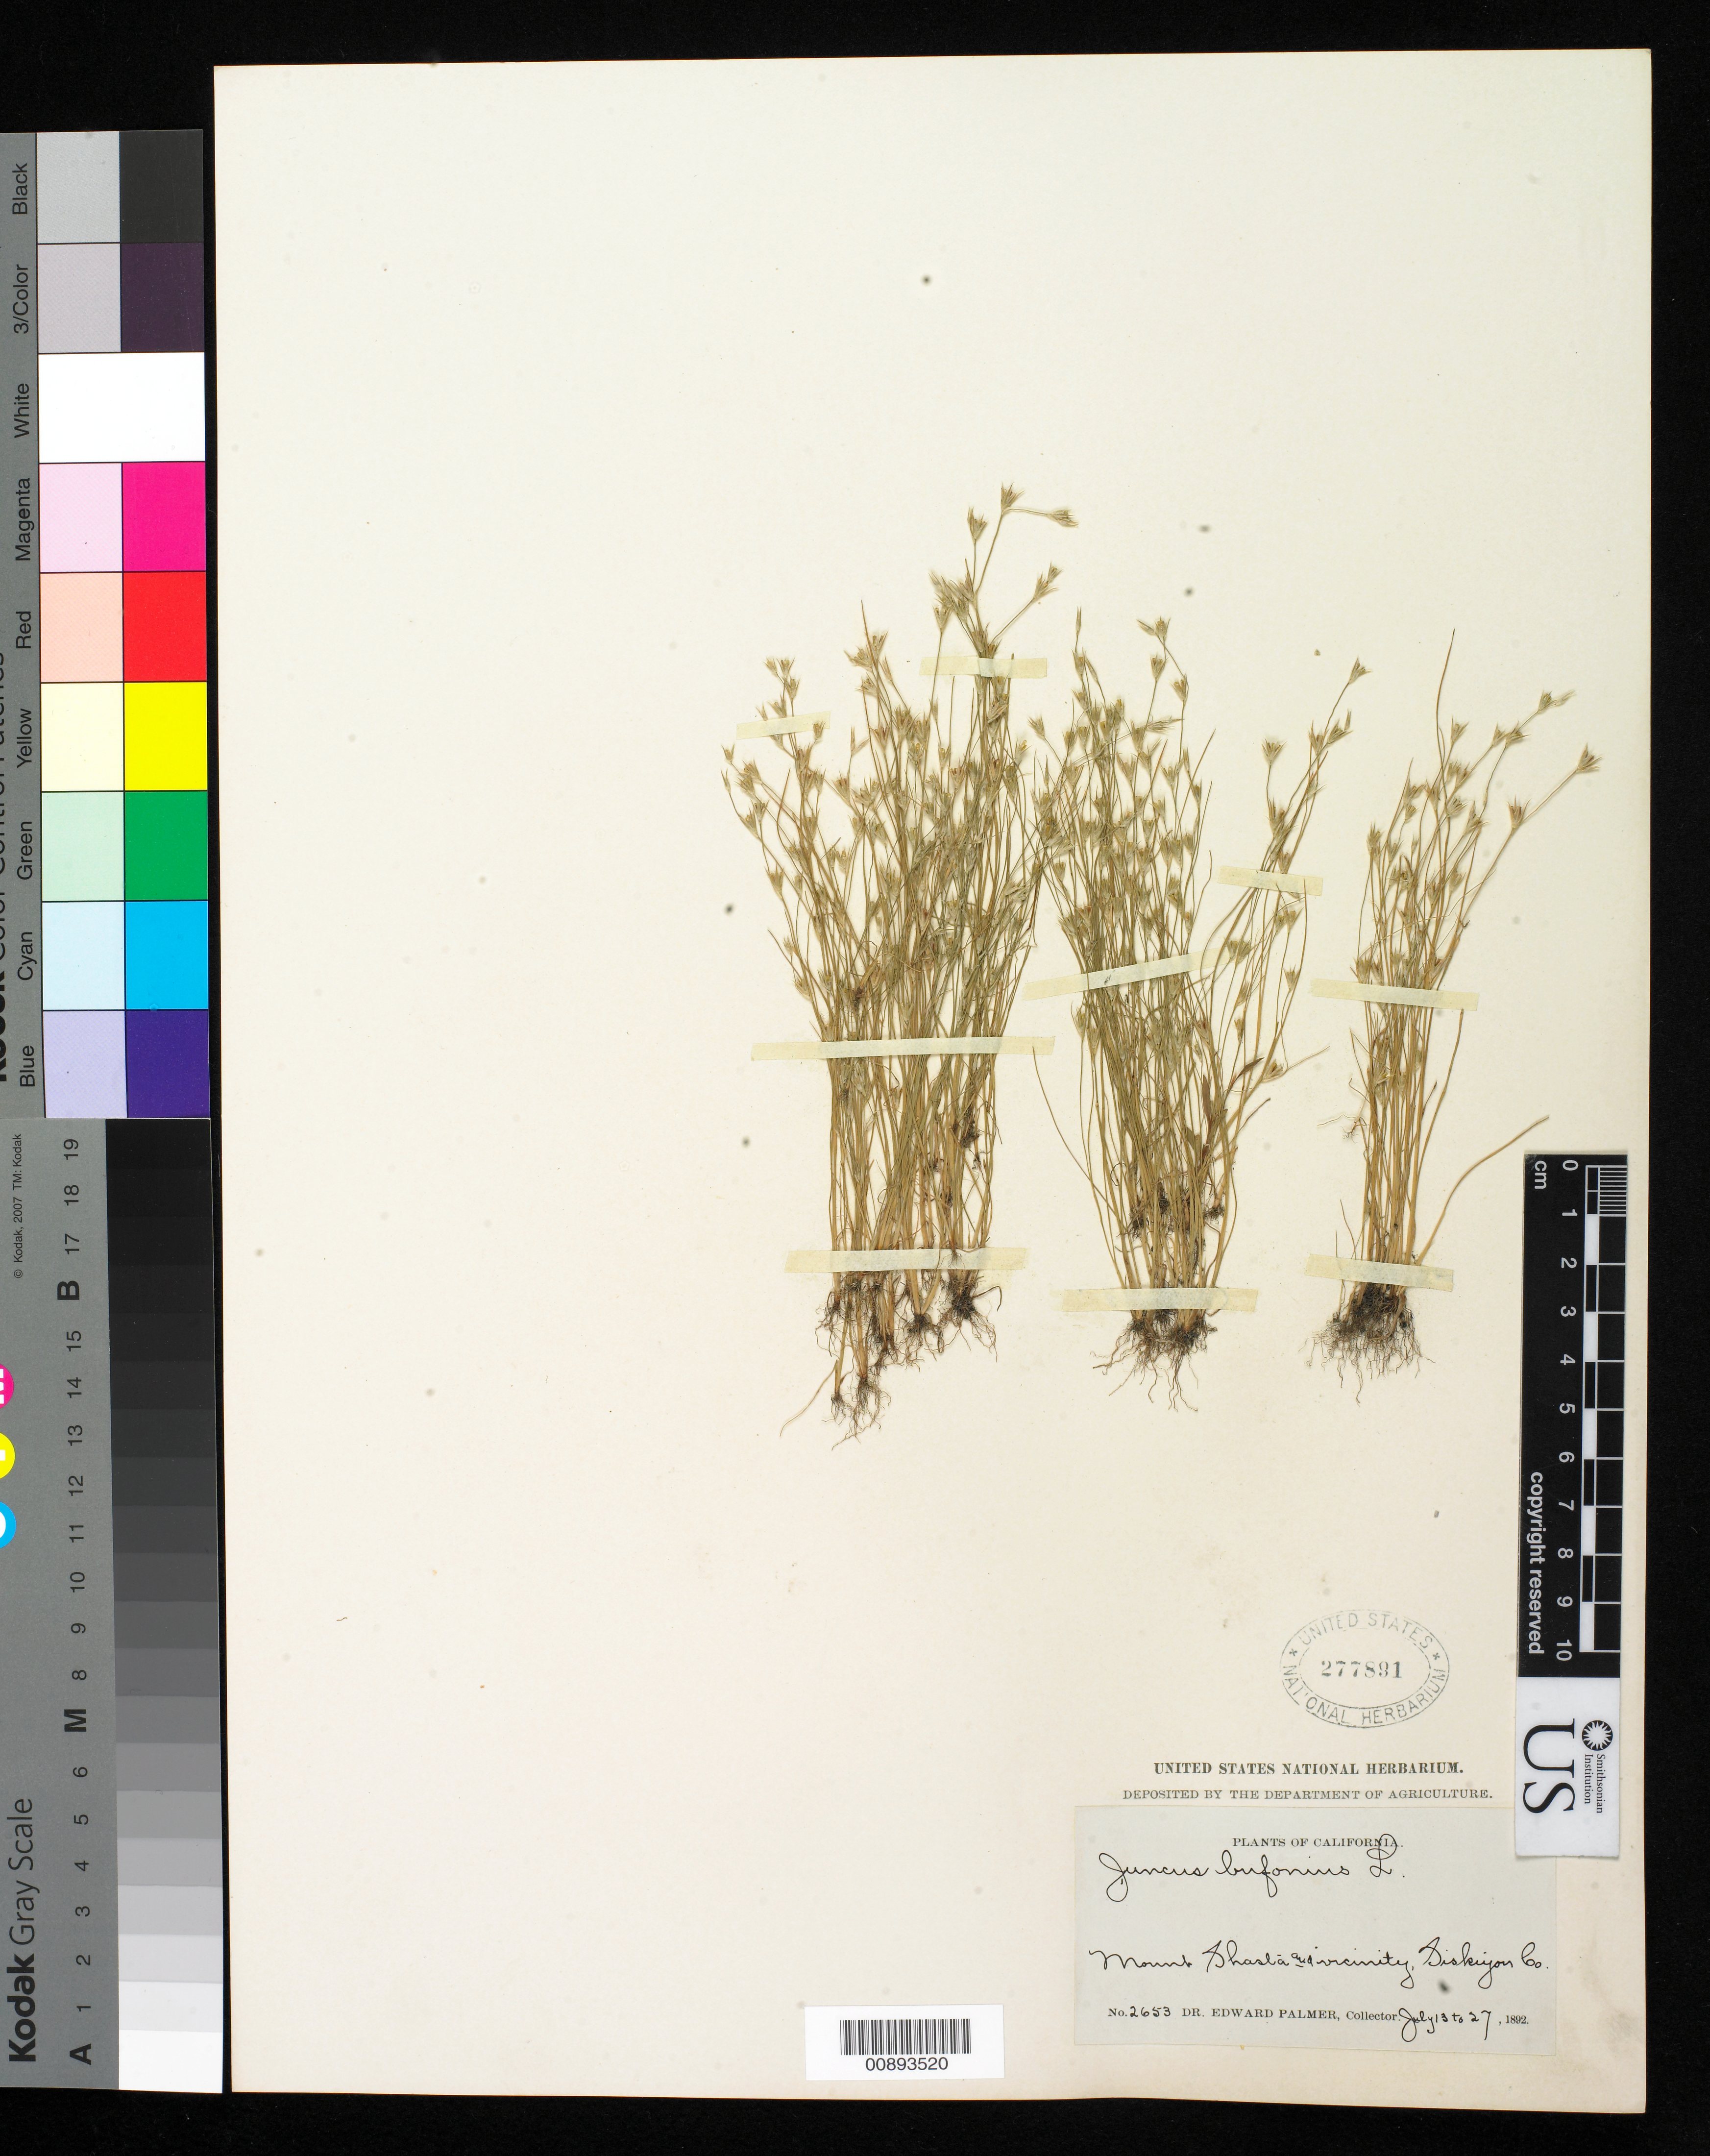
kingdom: Plantae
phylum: Tracheophyta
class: Liliopsida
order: Poales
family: Juncaceae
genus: Juncus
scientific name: Juncus bufonius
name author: L.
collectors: E. Palmer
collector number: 2653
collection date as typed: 13 Jul 1892 to 27 Jul 1892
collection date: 1892-07-13/1892-07-27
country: United States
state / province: California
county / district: Siskiyou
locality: Mount Shasta and vicinity, Siskiyou County, California.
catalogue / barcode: US 277891